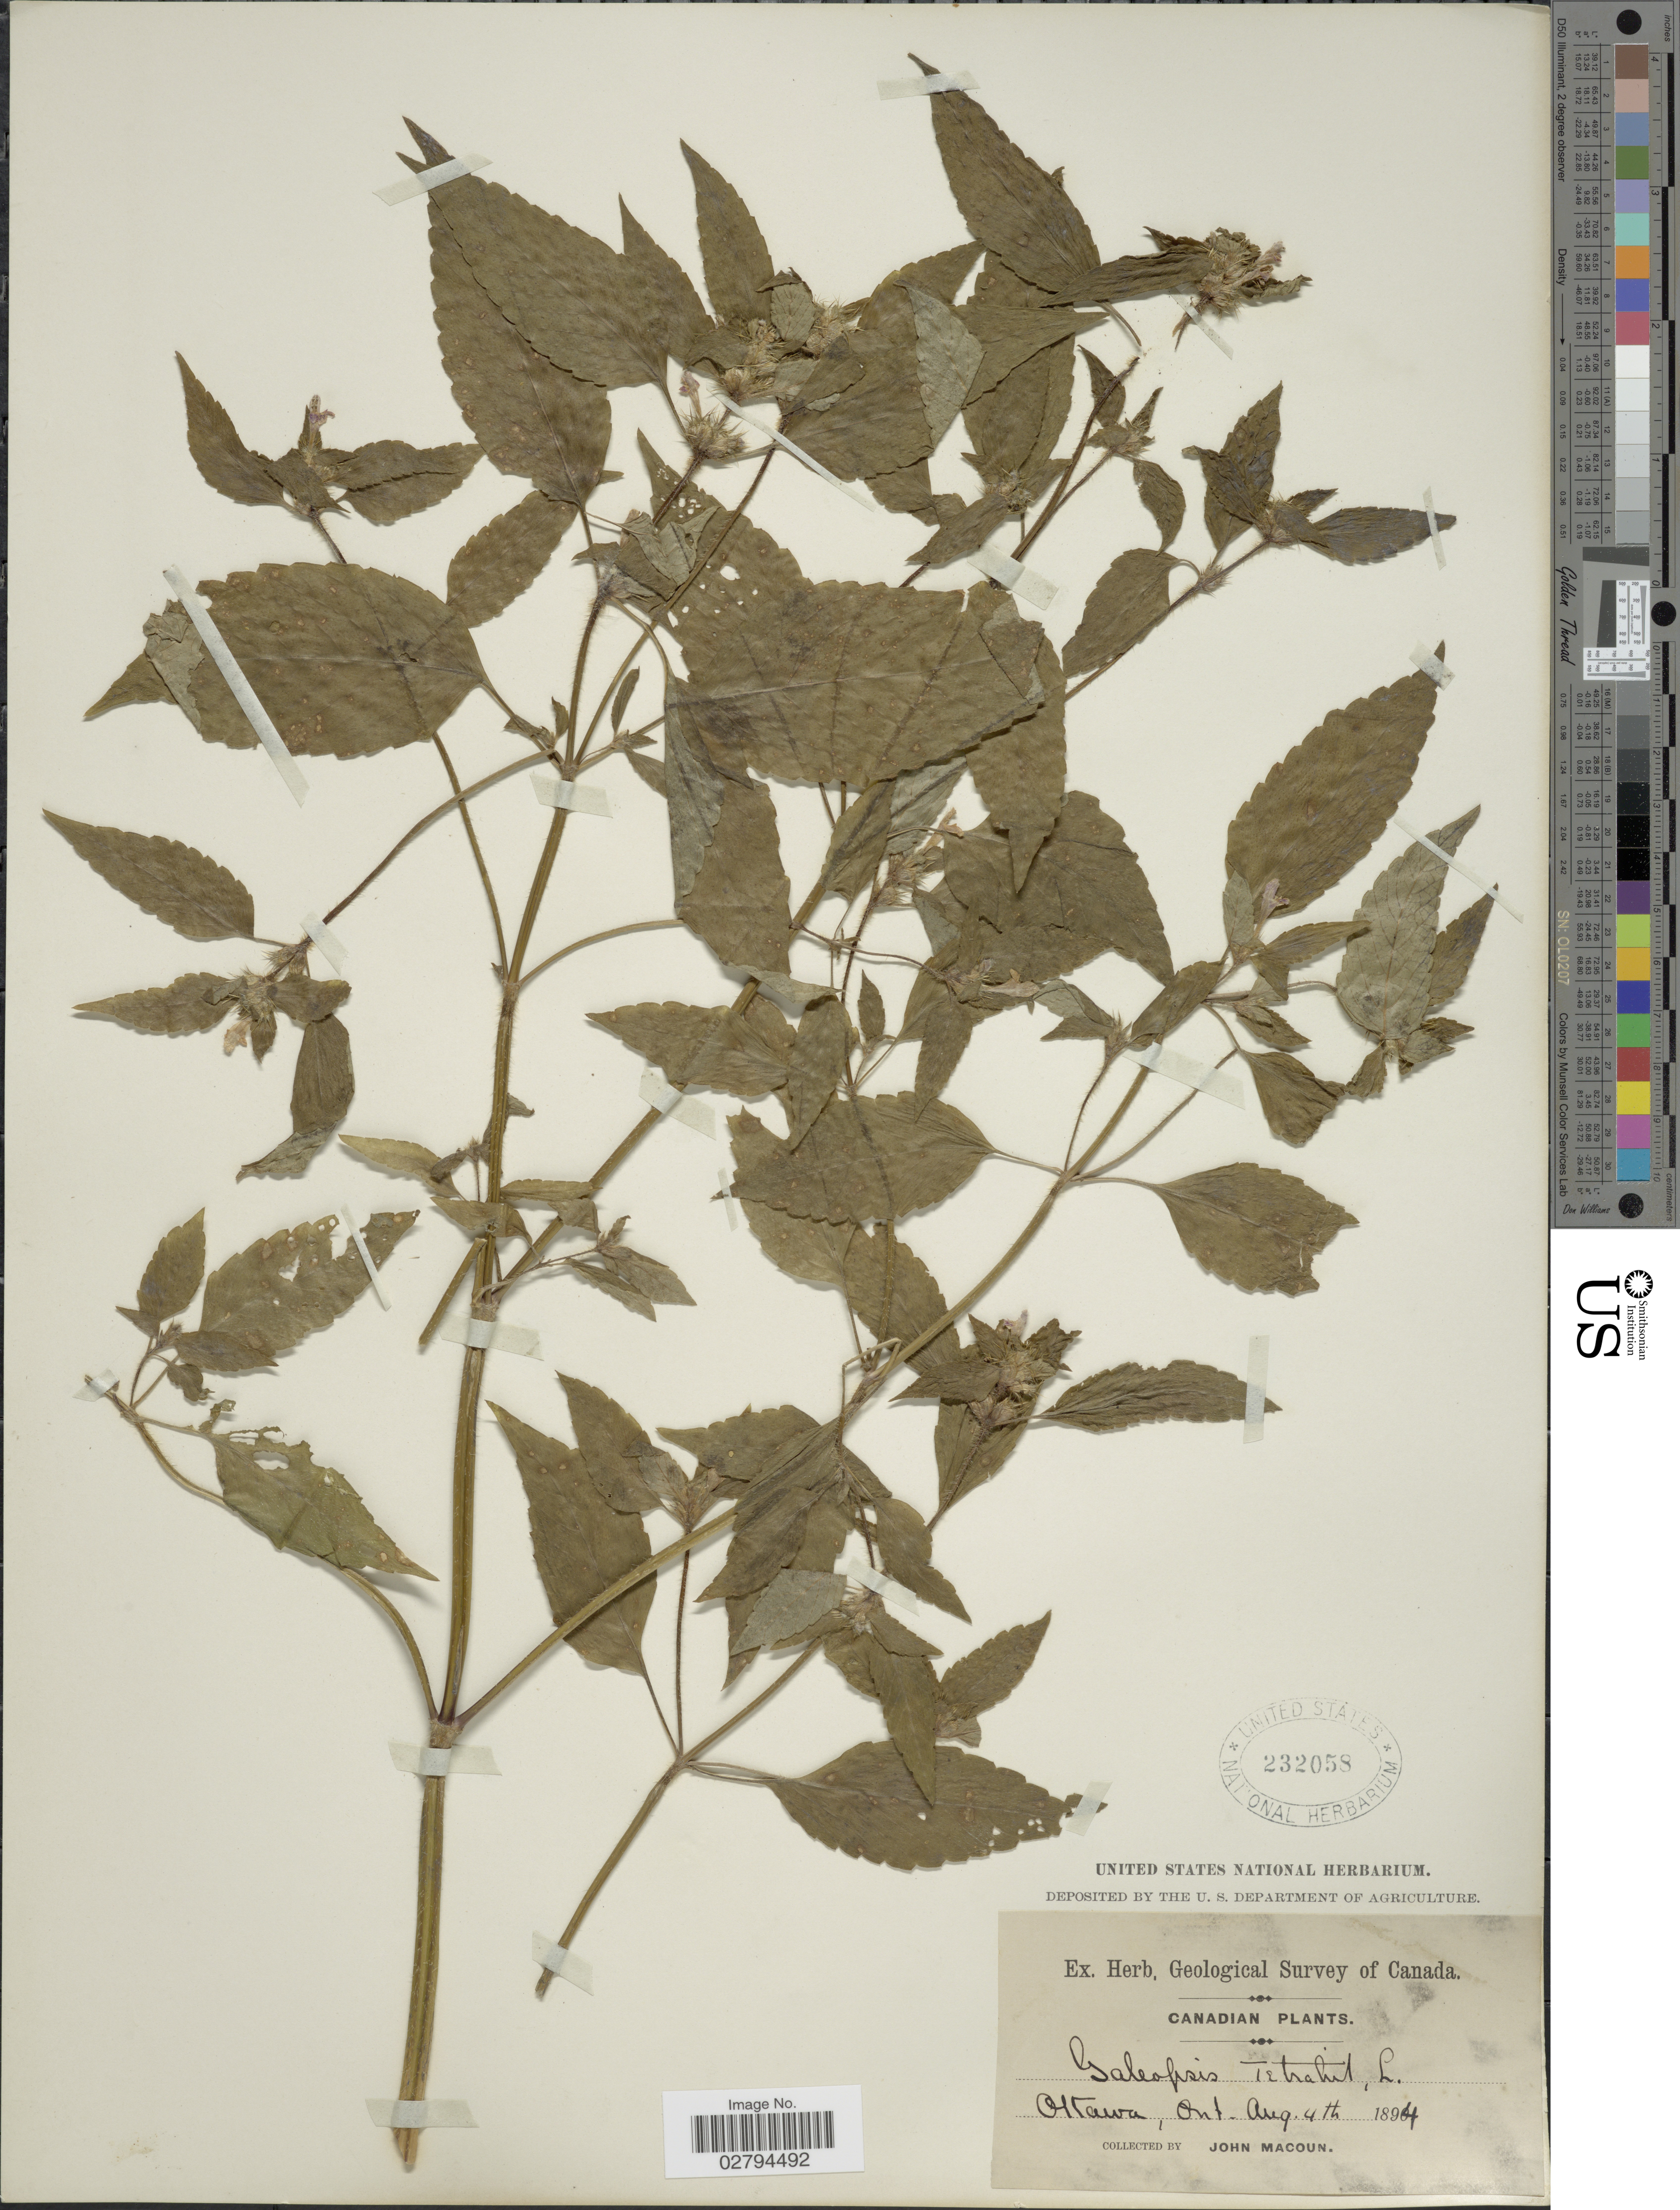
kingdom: Plantae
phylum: Tracheophyta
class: Magnoliopsida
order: Lamiales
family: Lamiaceae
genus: Galeopsis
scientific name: Galeopsis tetrahit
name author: L.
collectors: J. Macoun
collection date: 1894-08-04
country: Canada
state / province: Ontario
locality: Ottawa, Ont.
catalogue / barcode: US 232058